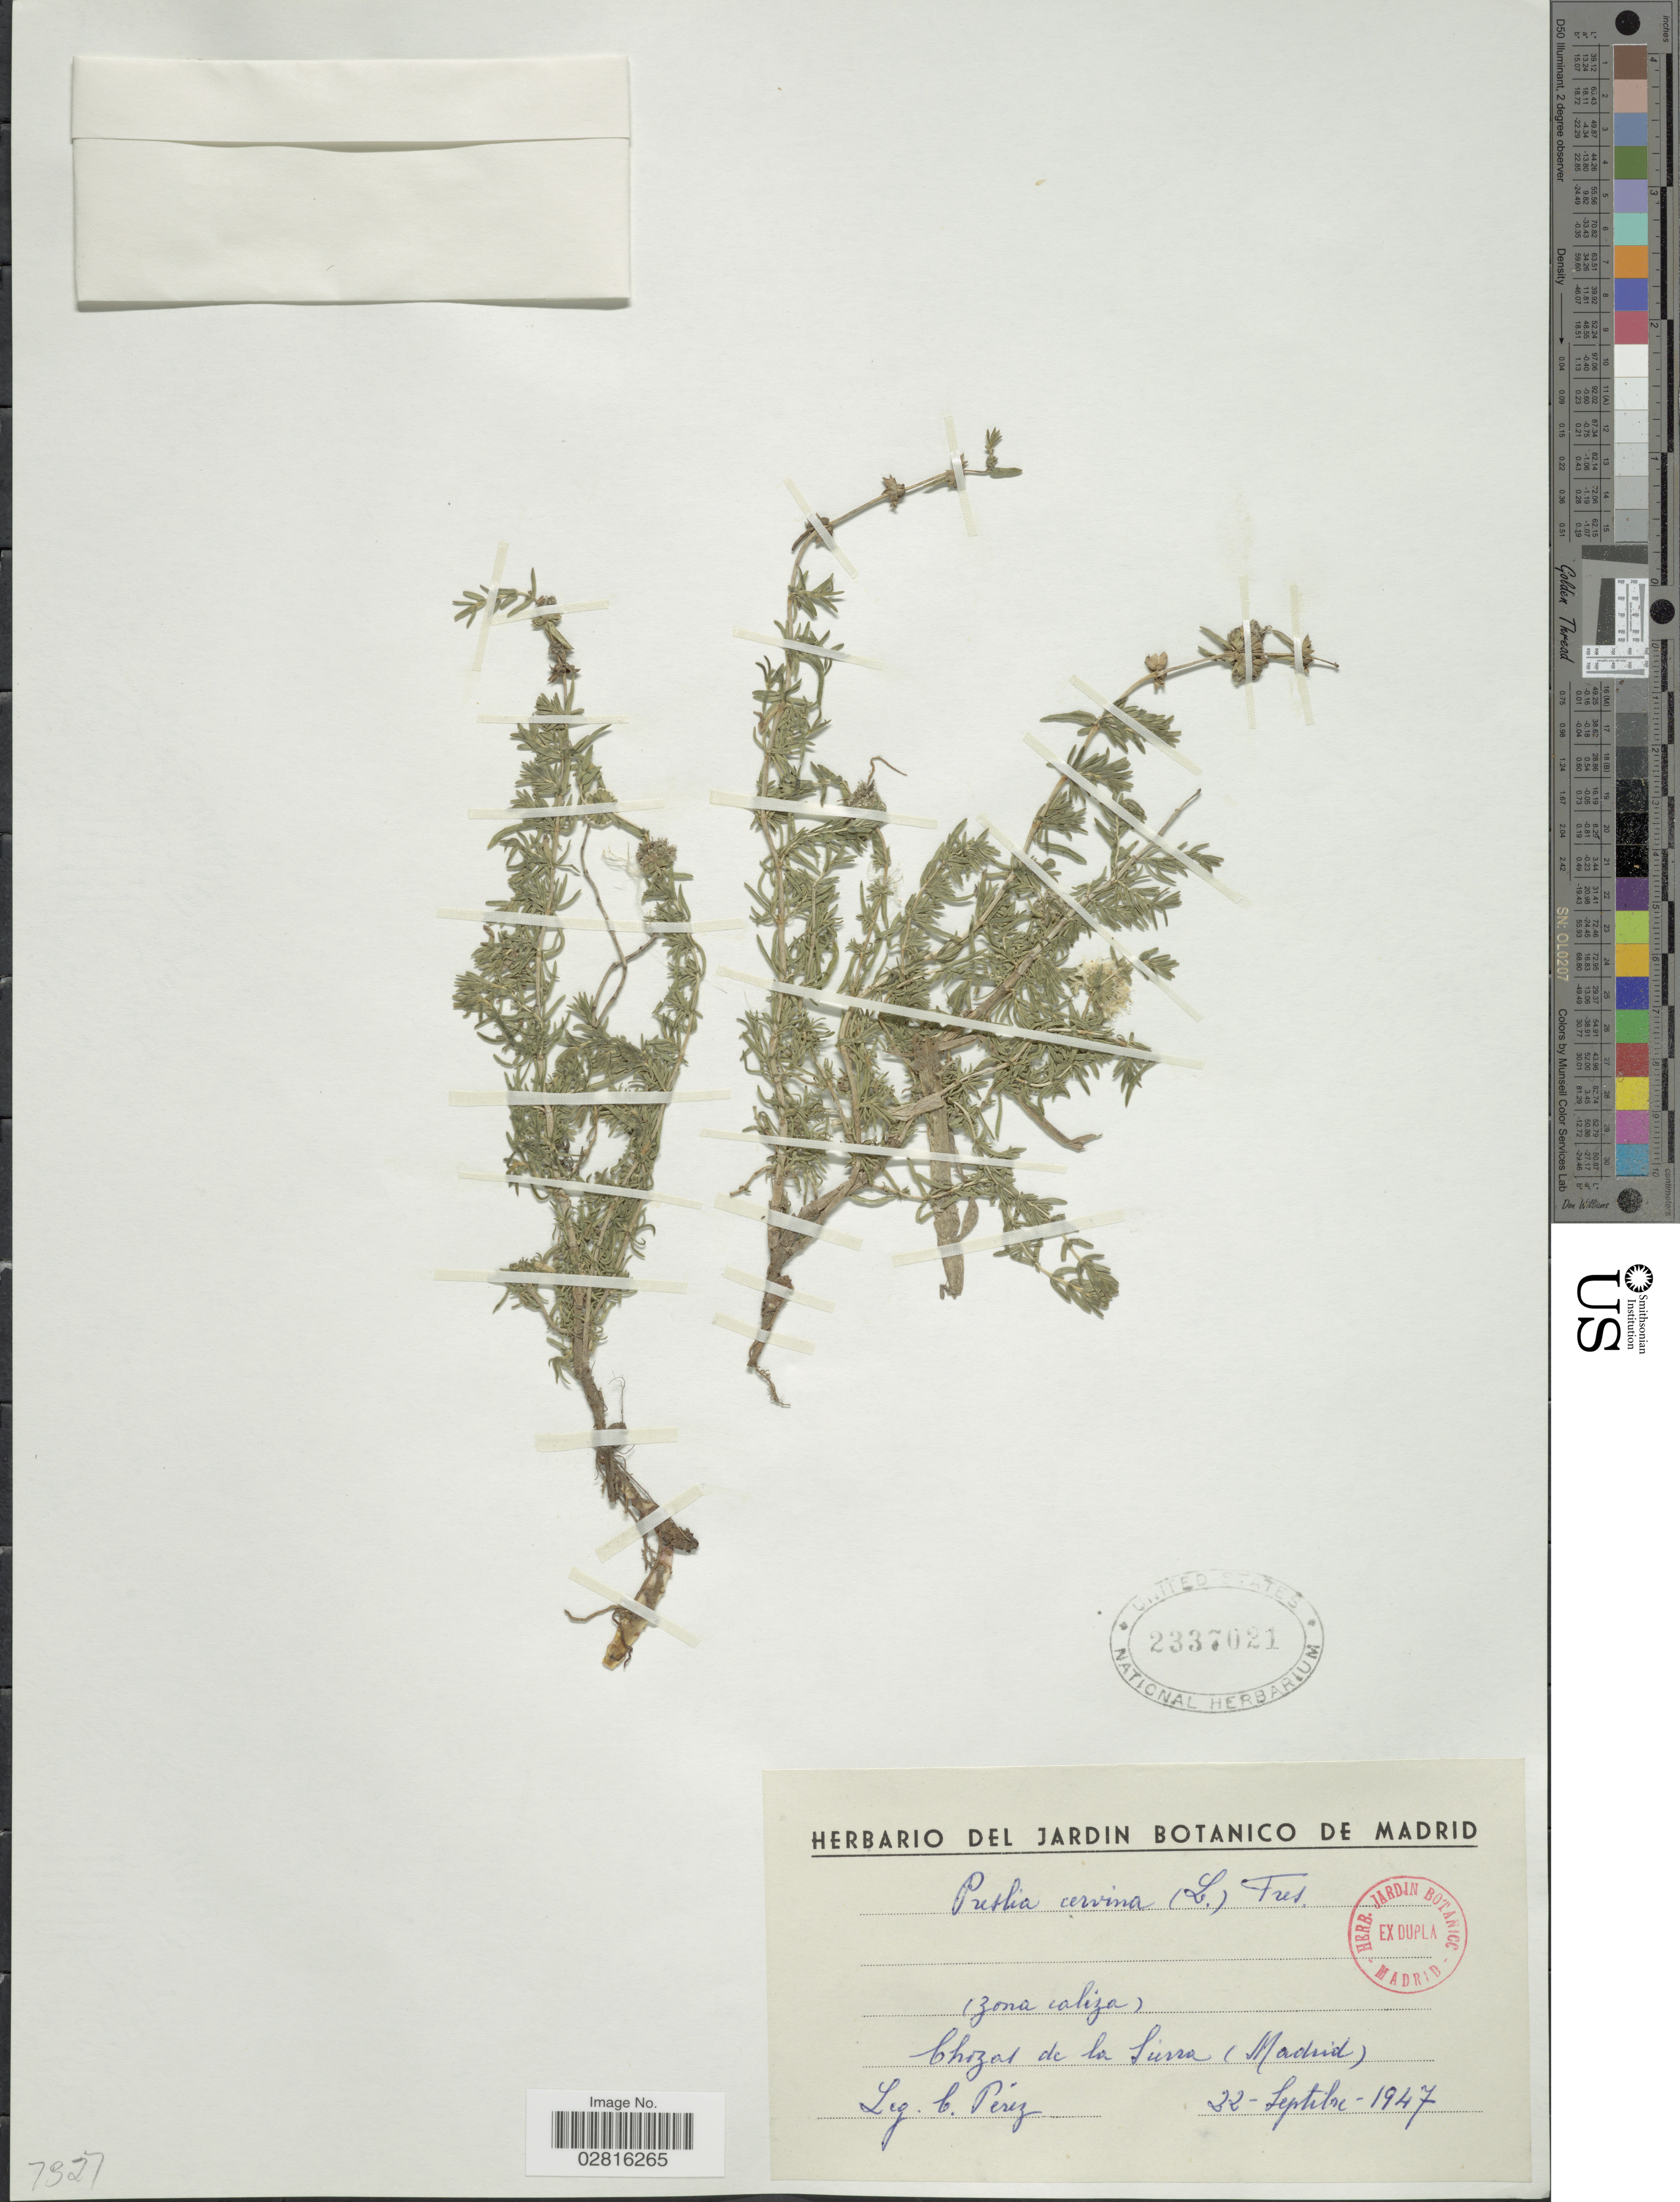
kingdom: Plantae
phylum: Tracheophyta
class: Magnoliopsida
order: Lamiales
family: Lamiaceae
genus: Mentha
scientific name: Mentha cervina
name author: L.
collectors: C. Perez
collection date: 1947-09-22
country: Spain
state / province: Madrid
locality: Chozas de la Sierra (Madrid).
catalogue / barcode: US 2337021